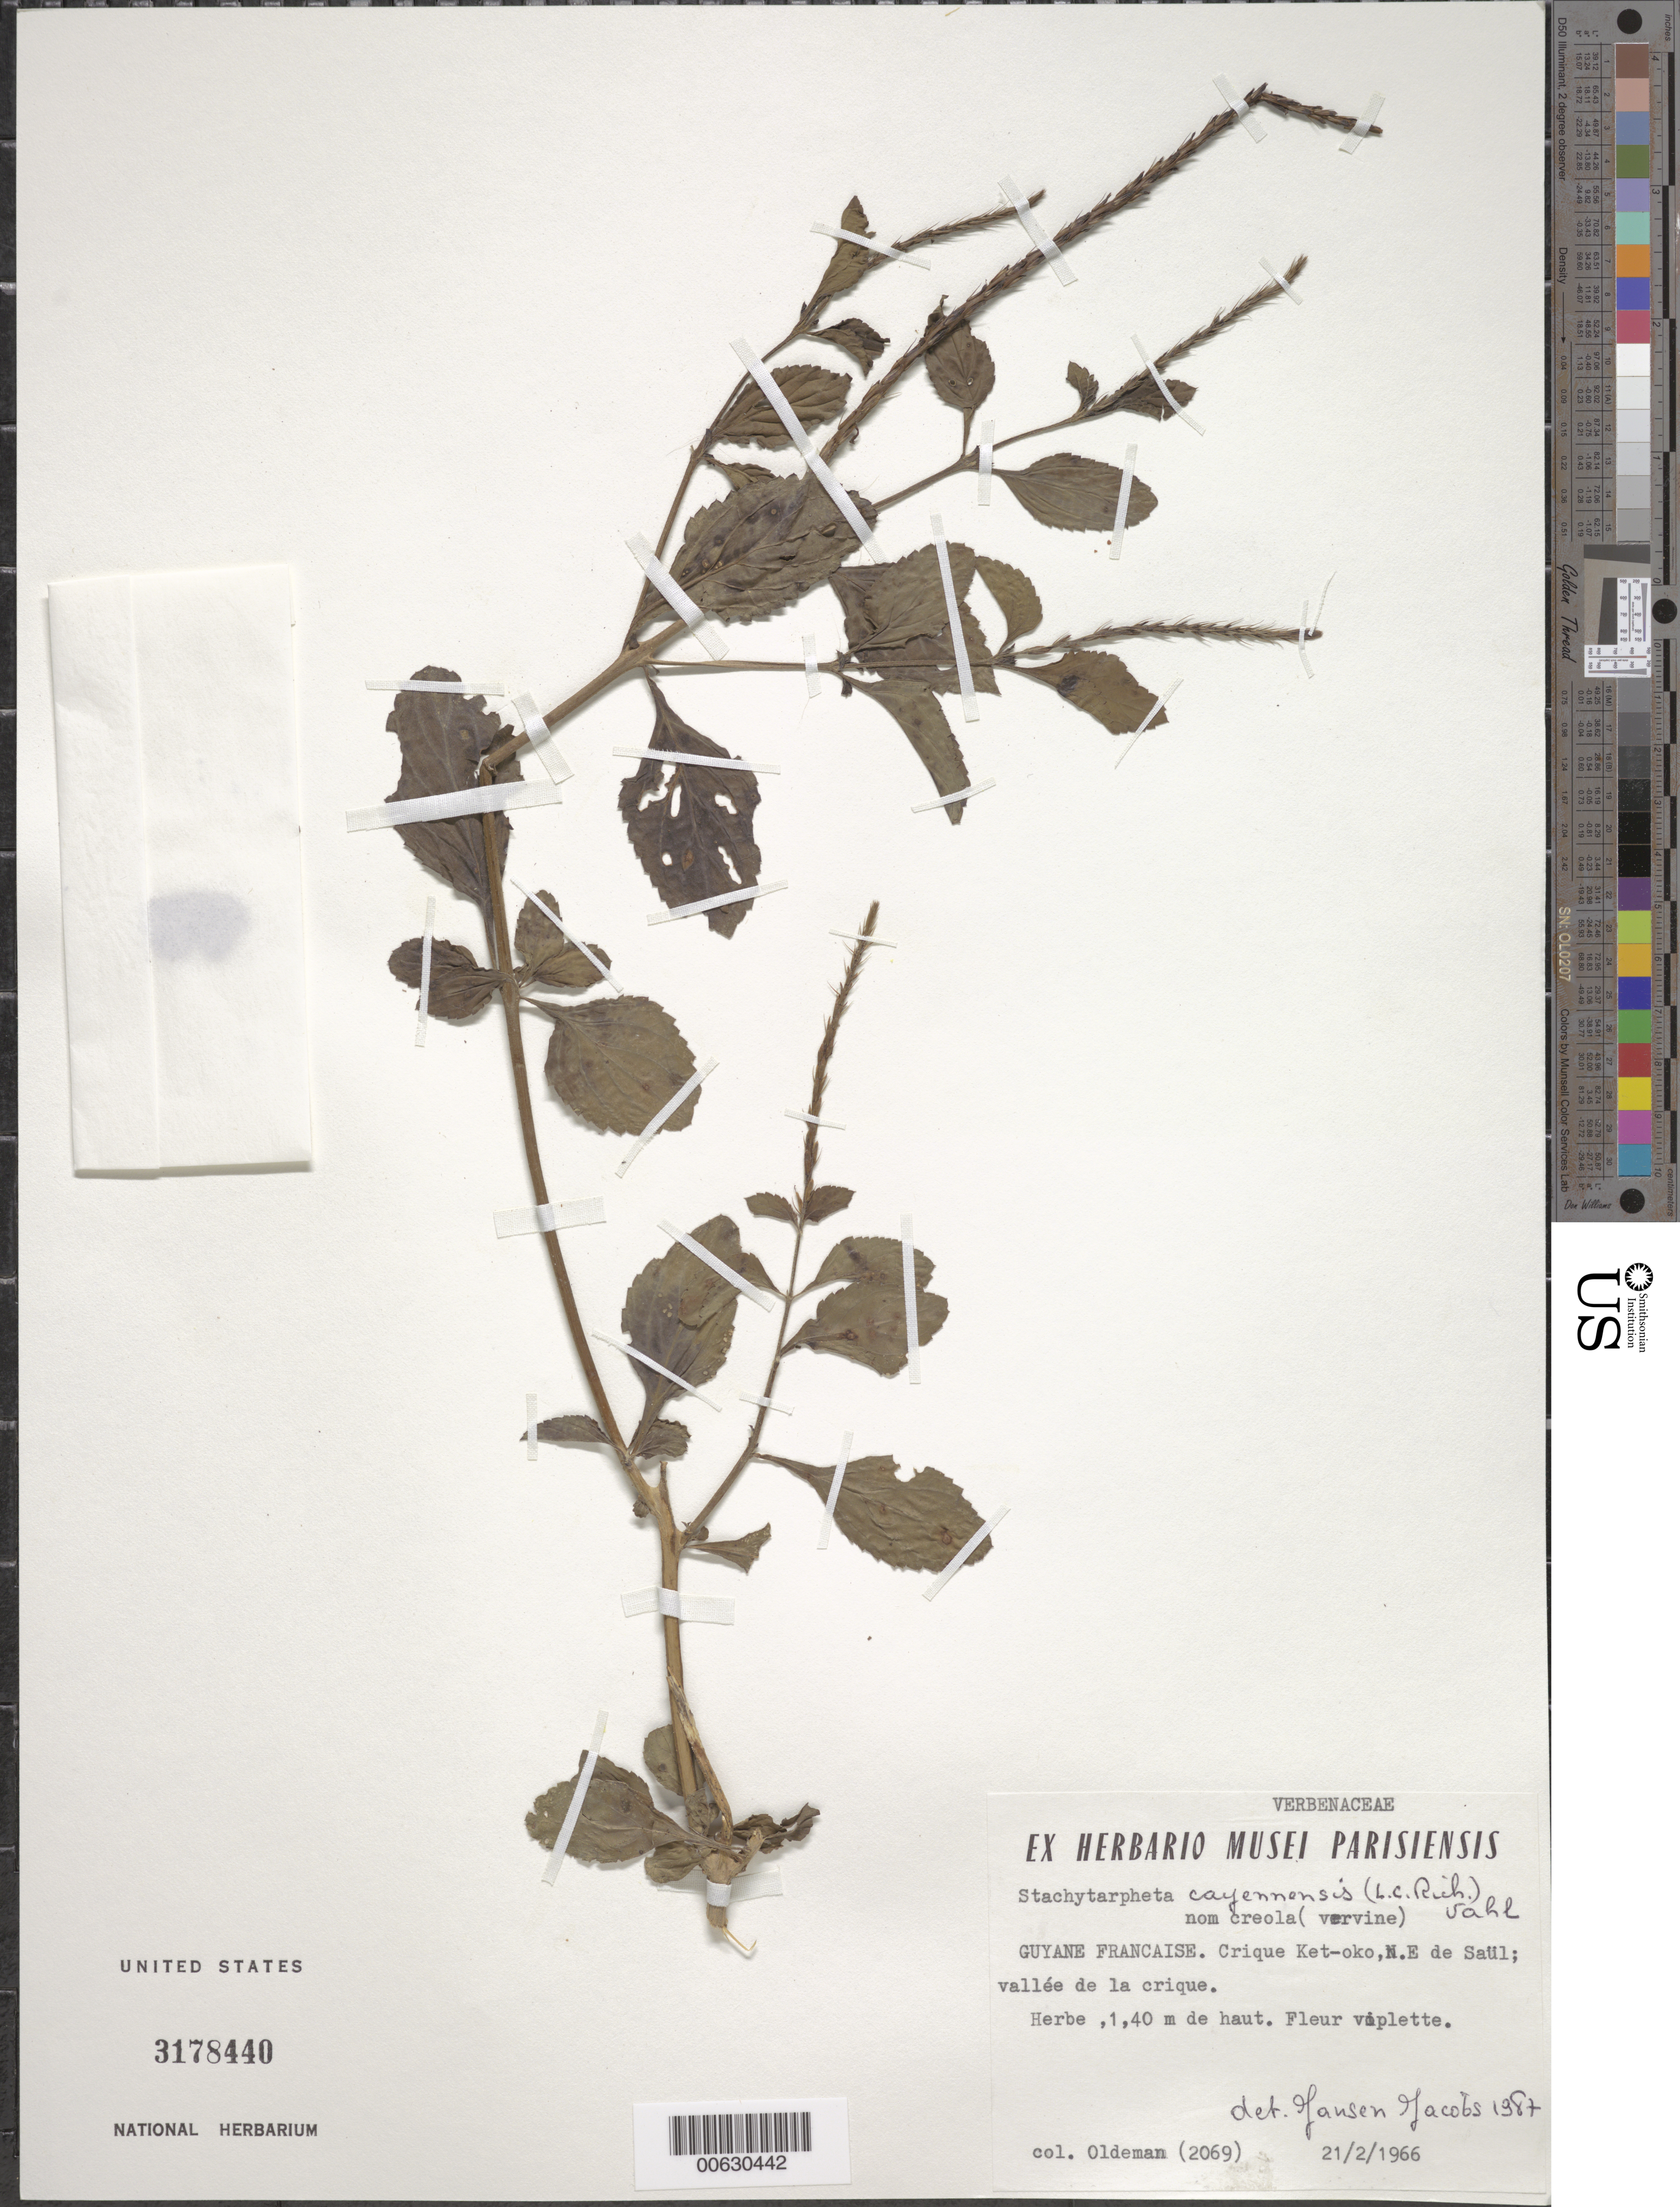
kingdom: Plantae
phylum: Tracheophyta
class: Magnoliopsida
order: Lamiales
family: Verbenaceae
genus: Stachytarpheta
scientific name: Stachytarpheta cayennensis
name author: (Rich.) Vahl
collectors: R. Oldeman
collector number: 2069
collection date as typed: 21-Feb-66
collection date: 1966-02-21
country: French Guiana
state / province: Saint-Laurent-du-Maroni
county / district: Saül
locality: Crique Ket-oko, NE de Saül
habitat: Vallée de la crique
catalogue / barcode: US 3178440